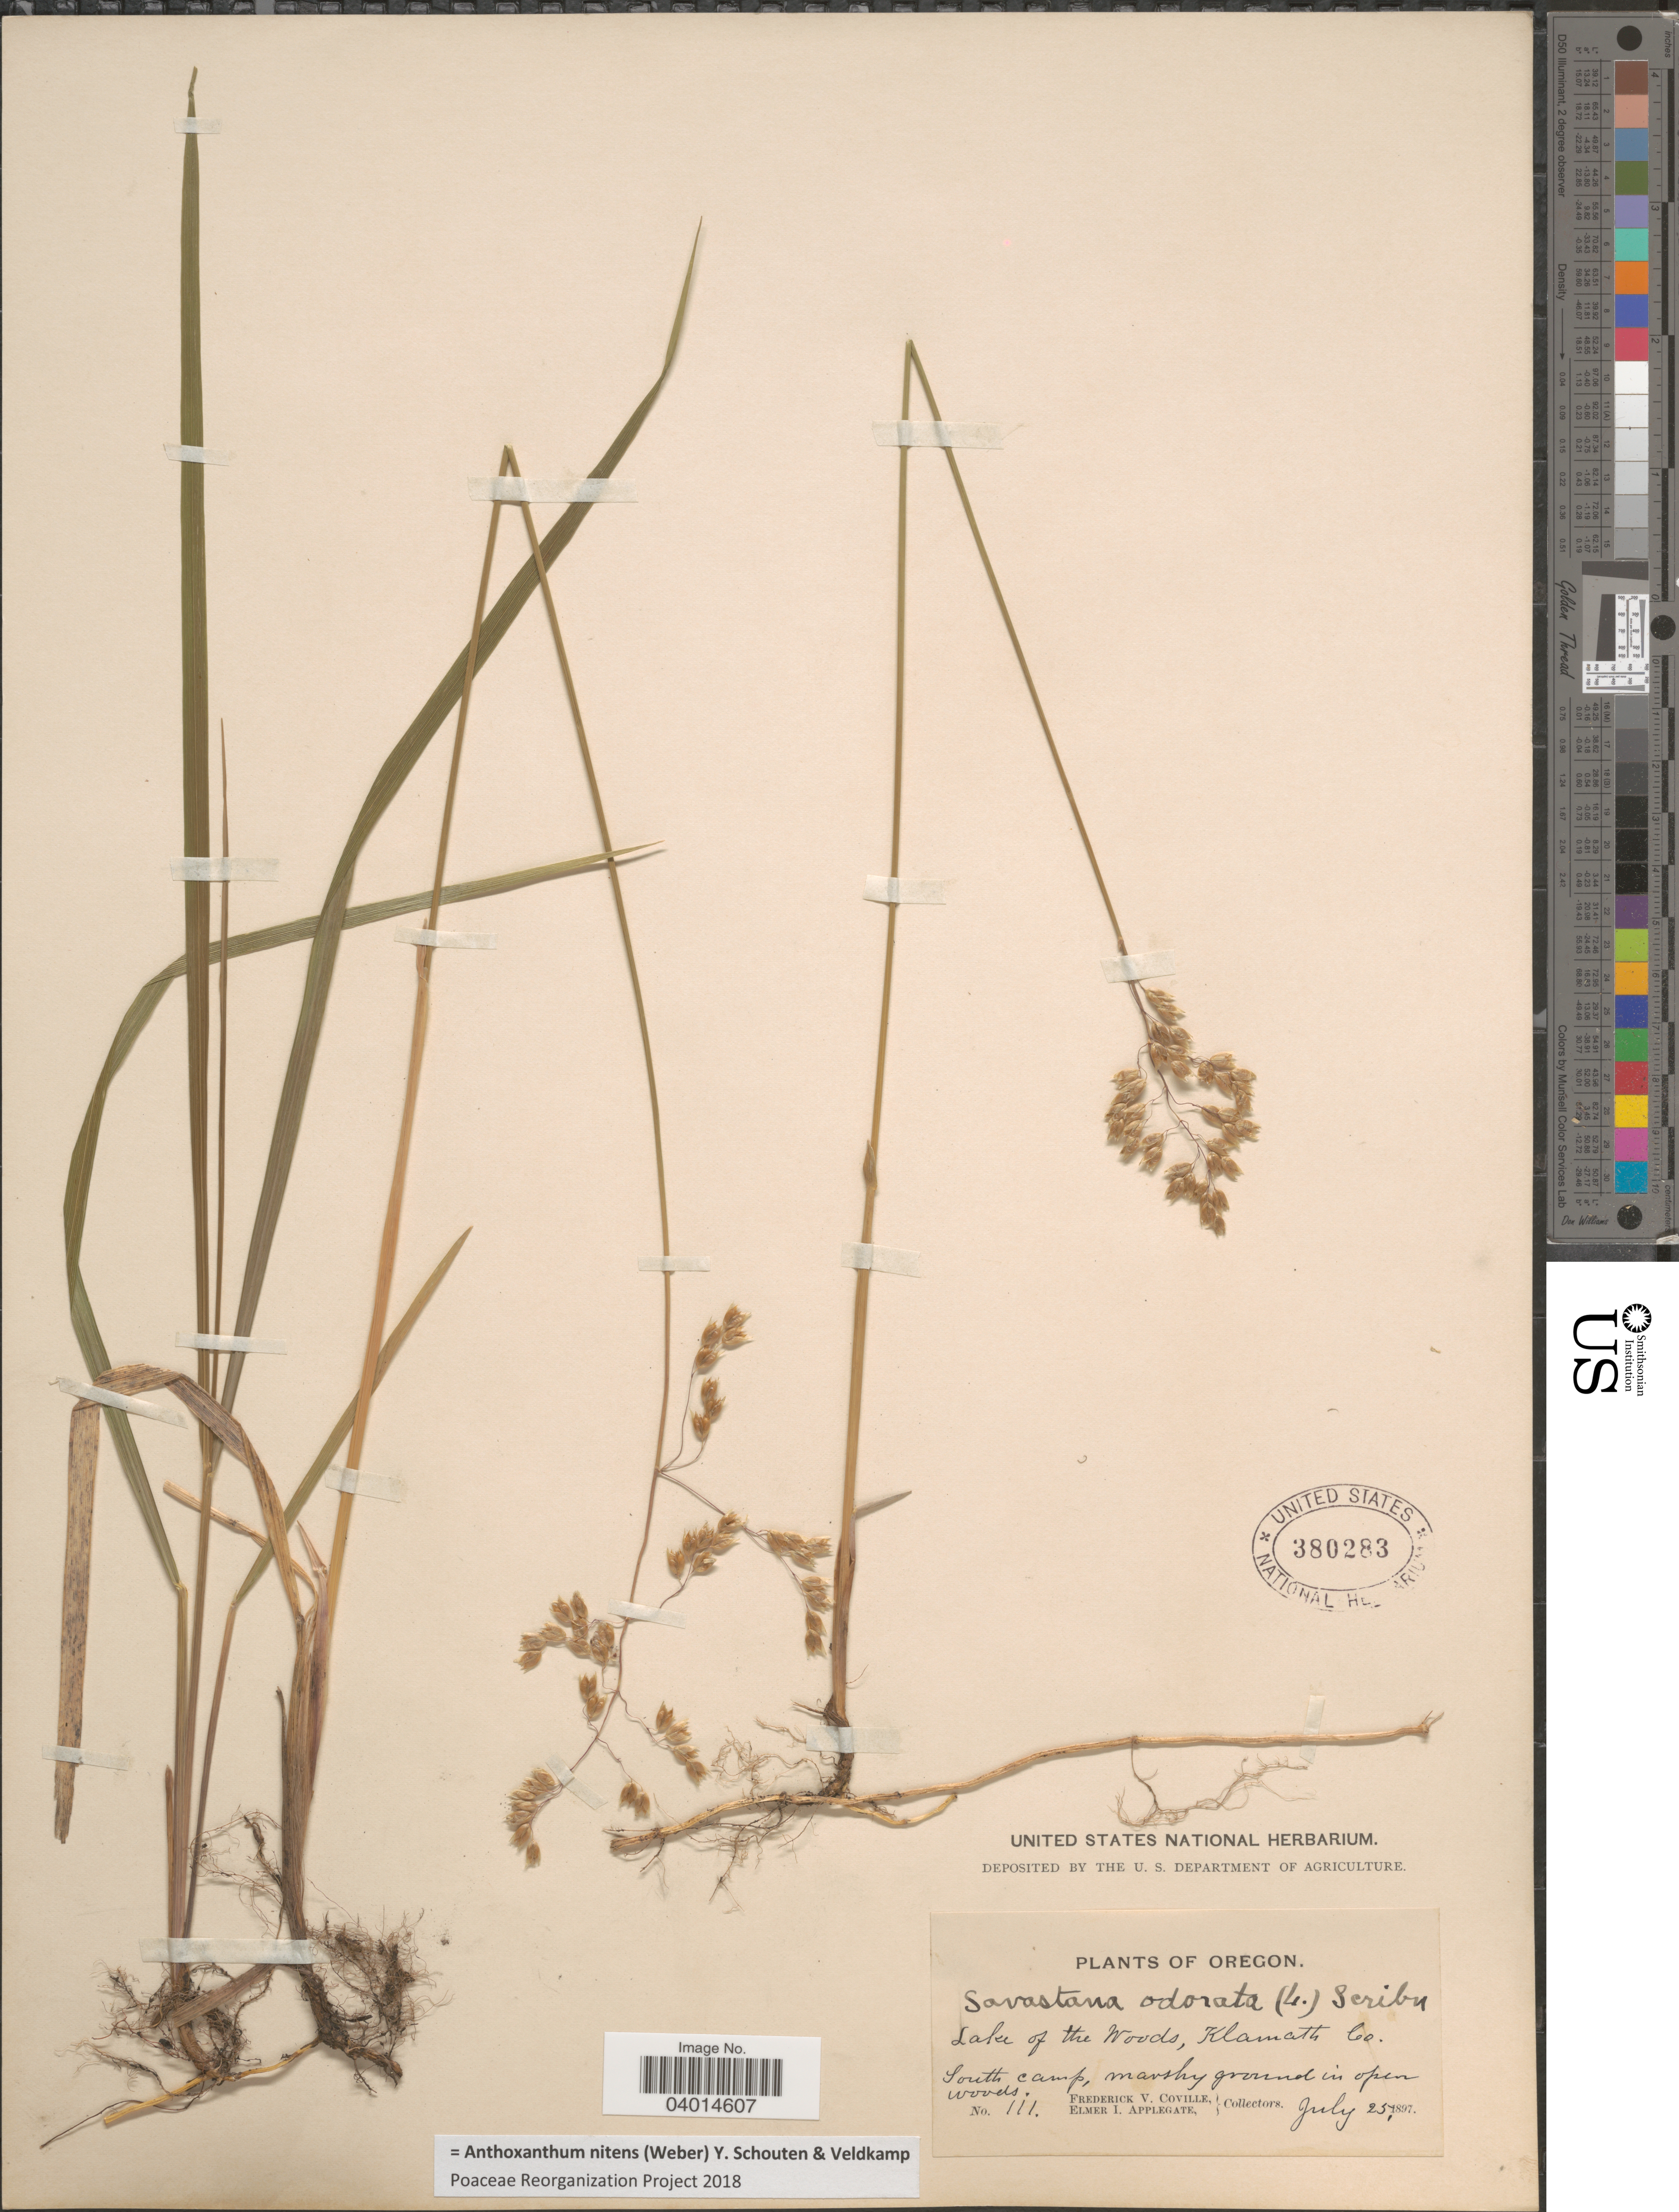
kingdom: Plantae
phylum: Tracheophyta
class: Liliopsida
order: Poales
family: Poaceae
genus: Anthoxanthum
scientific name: Anthoxanthum nitens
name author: (G.H. Weber) R.T.A. Schouten & Veldkamp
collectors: F. V. Coville & E. I. Applegate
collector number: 111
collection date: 1897-07-25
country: United States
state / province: Oregon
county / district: Klamath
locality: Lake of the woods, Klamath Co.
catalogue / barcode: US 380283